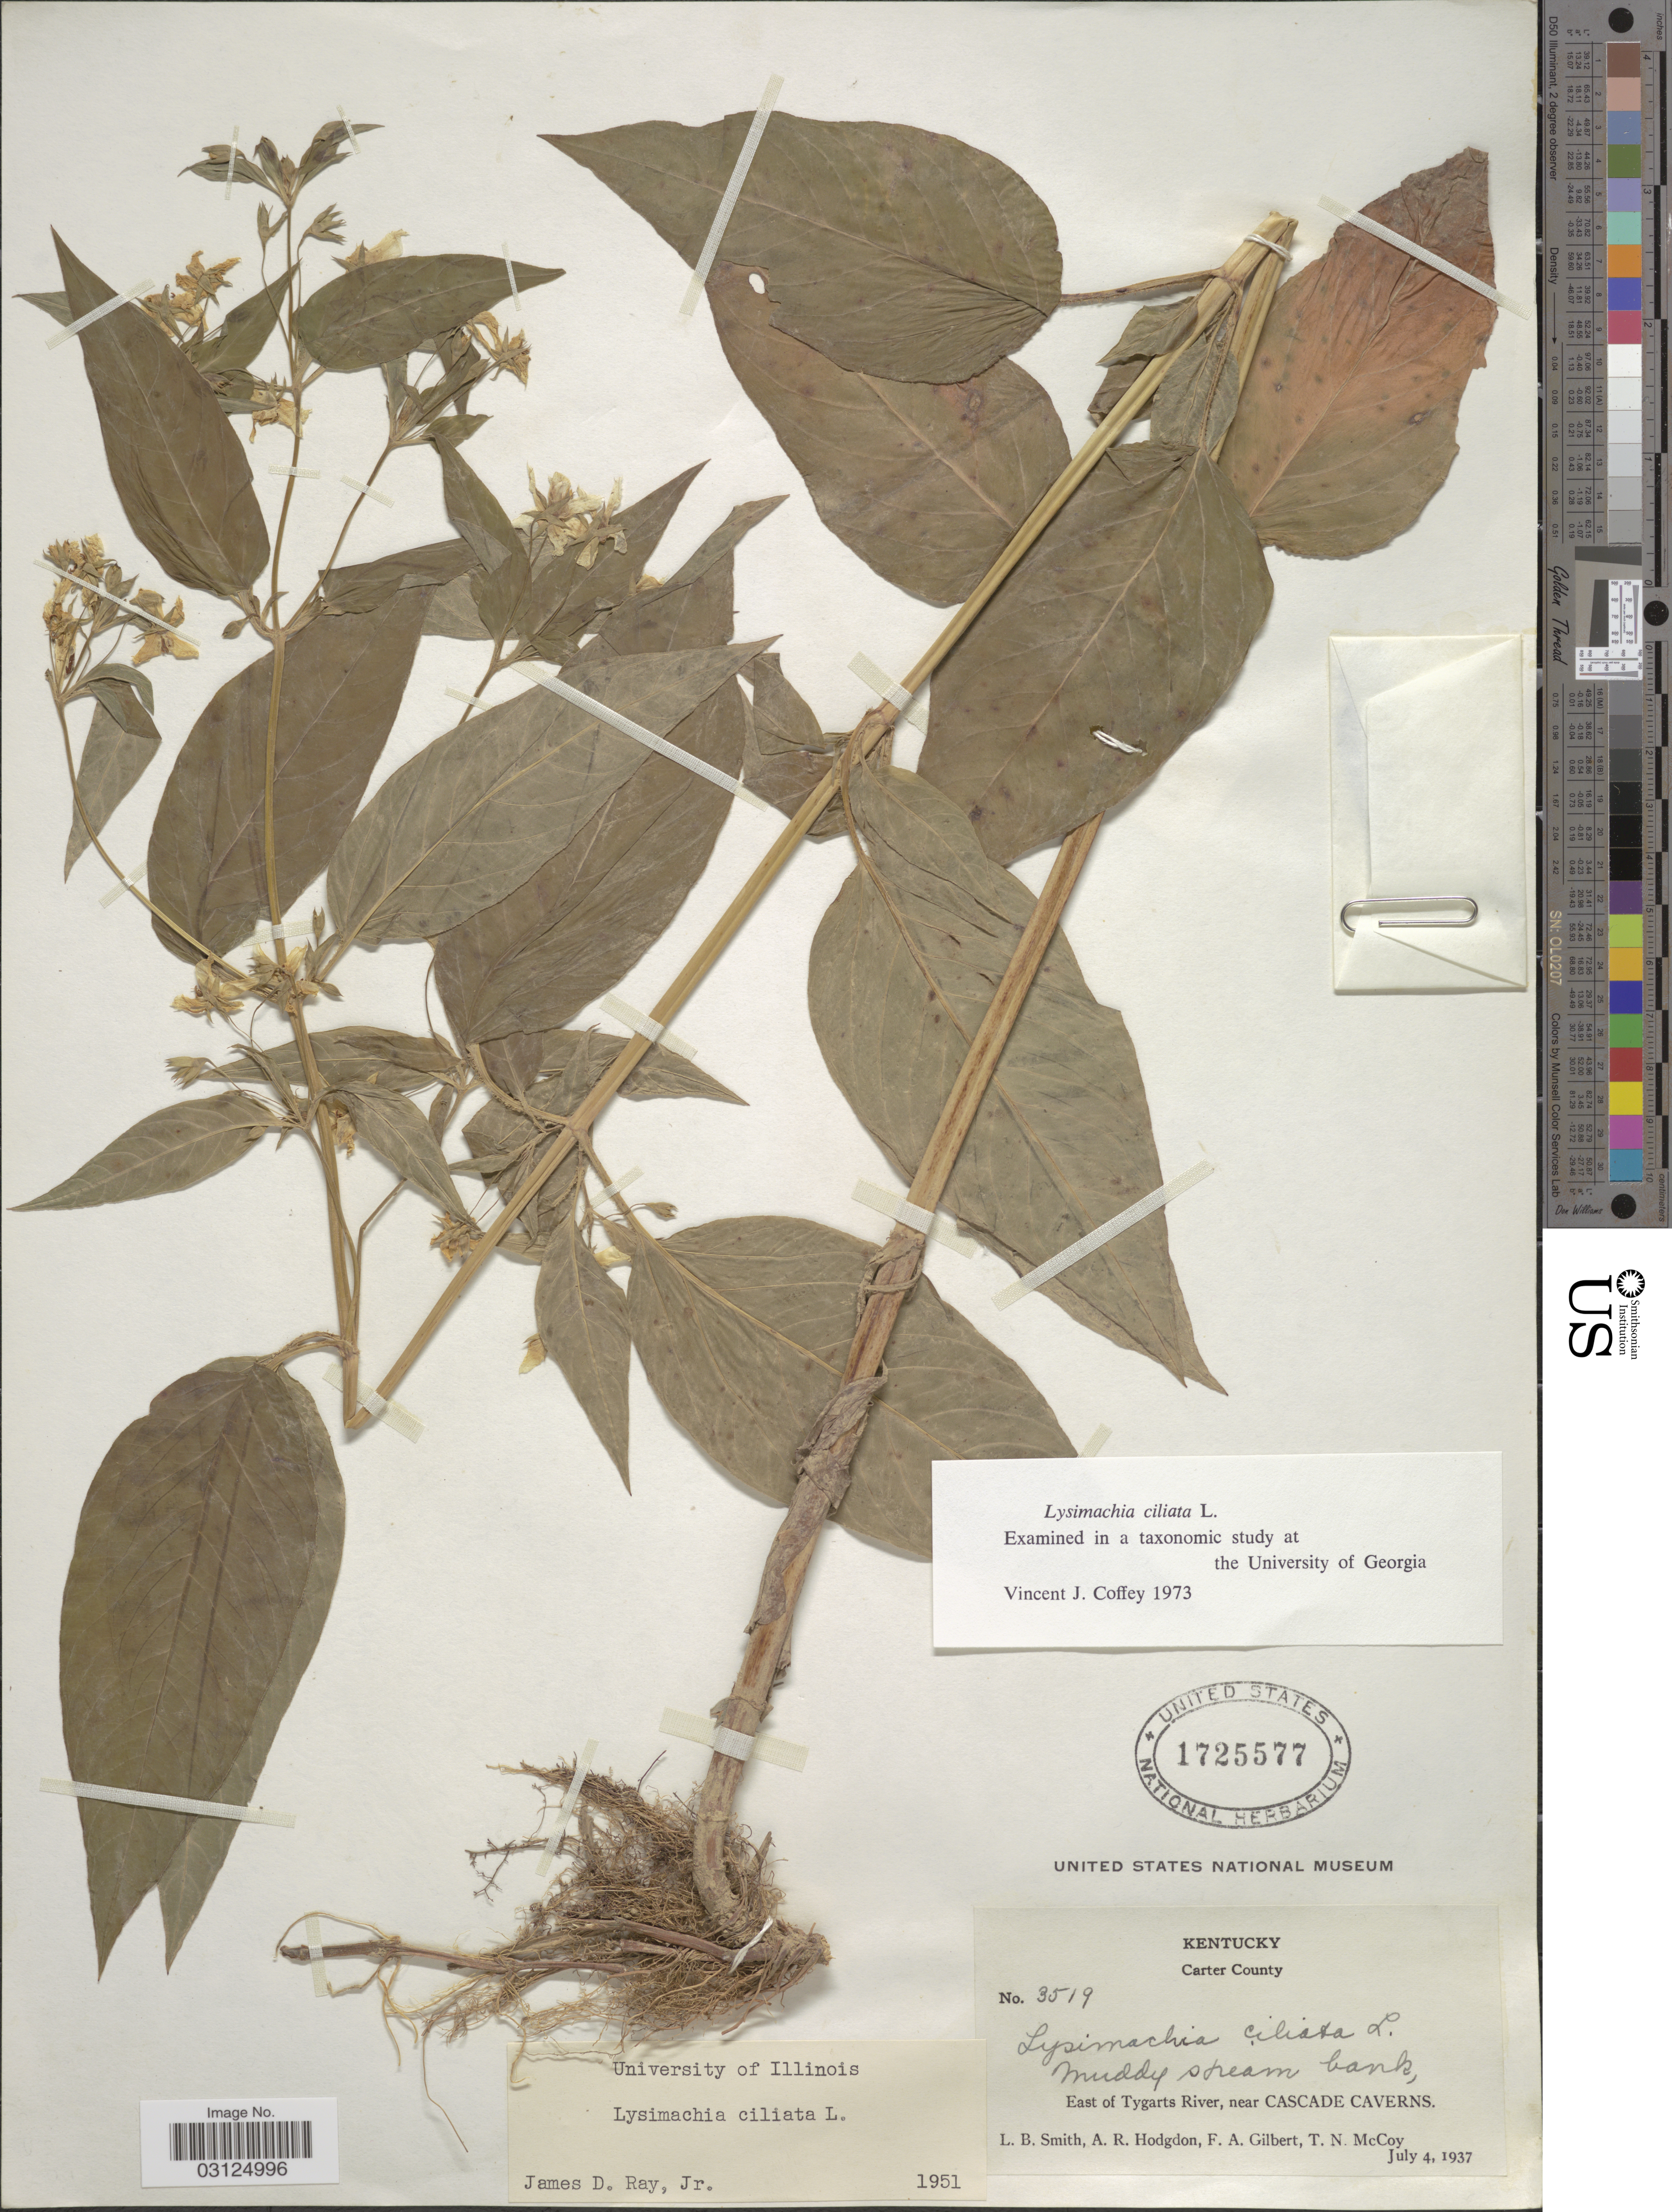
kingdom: Plantae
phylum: Tracheophyta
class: Magnoliopsida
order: Ericales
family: Primulaceae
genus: Lysimachia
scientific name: Lysimachia ciliata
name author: L.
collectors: L. Smith, A. R. Hodgdon, F. A. Gilbert & T. N. McCoy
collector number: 3519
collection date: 1937-07-04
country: United States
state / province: Kentucky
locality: Carter County. East of Tygarts River, near Cascade Caverns.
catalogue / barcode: US 1725577